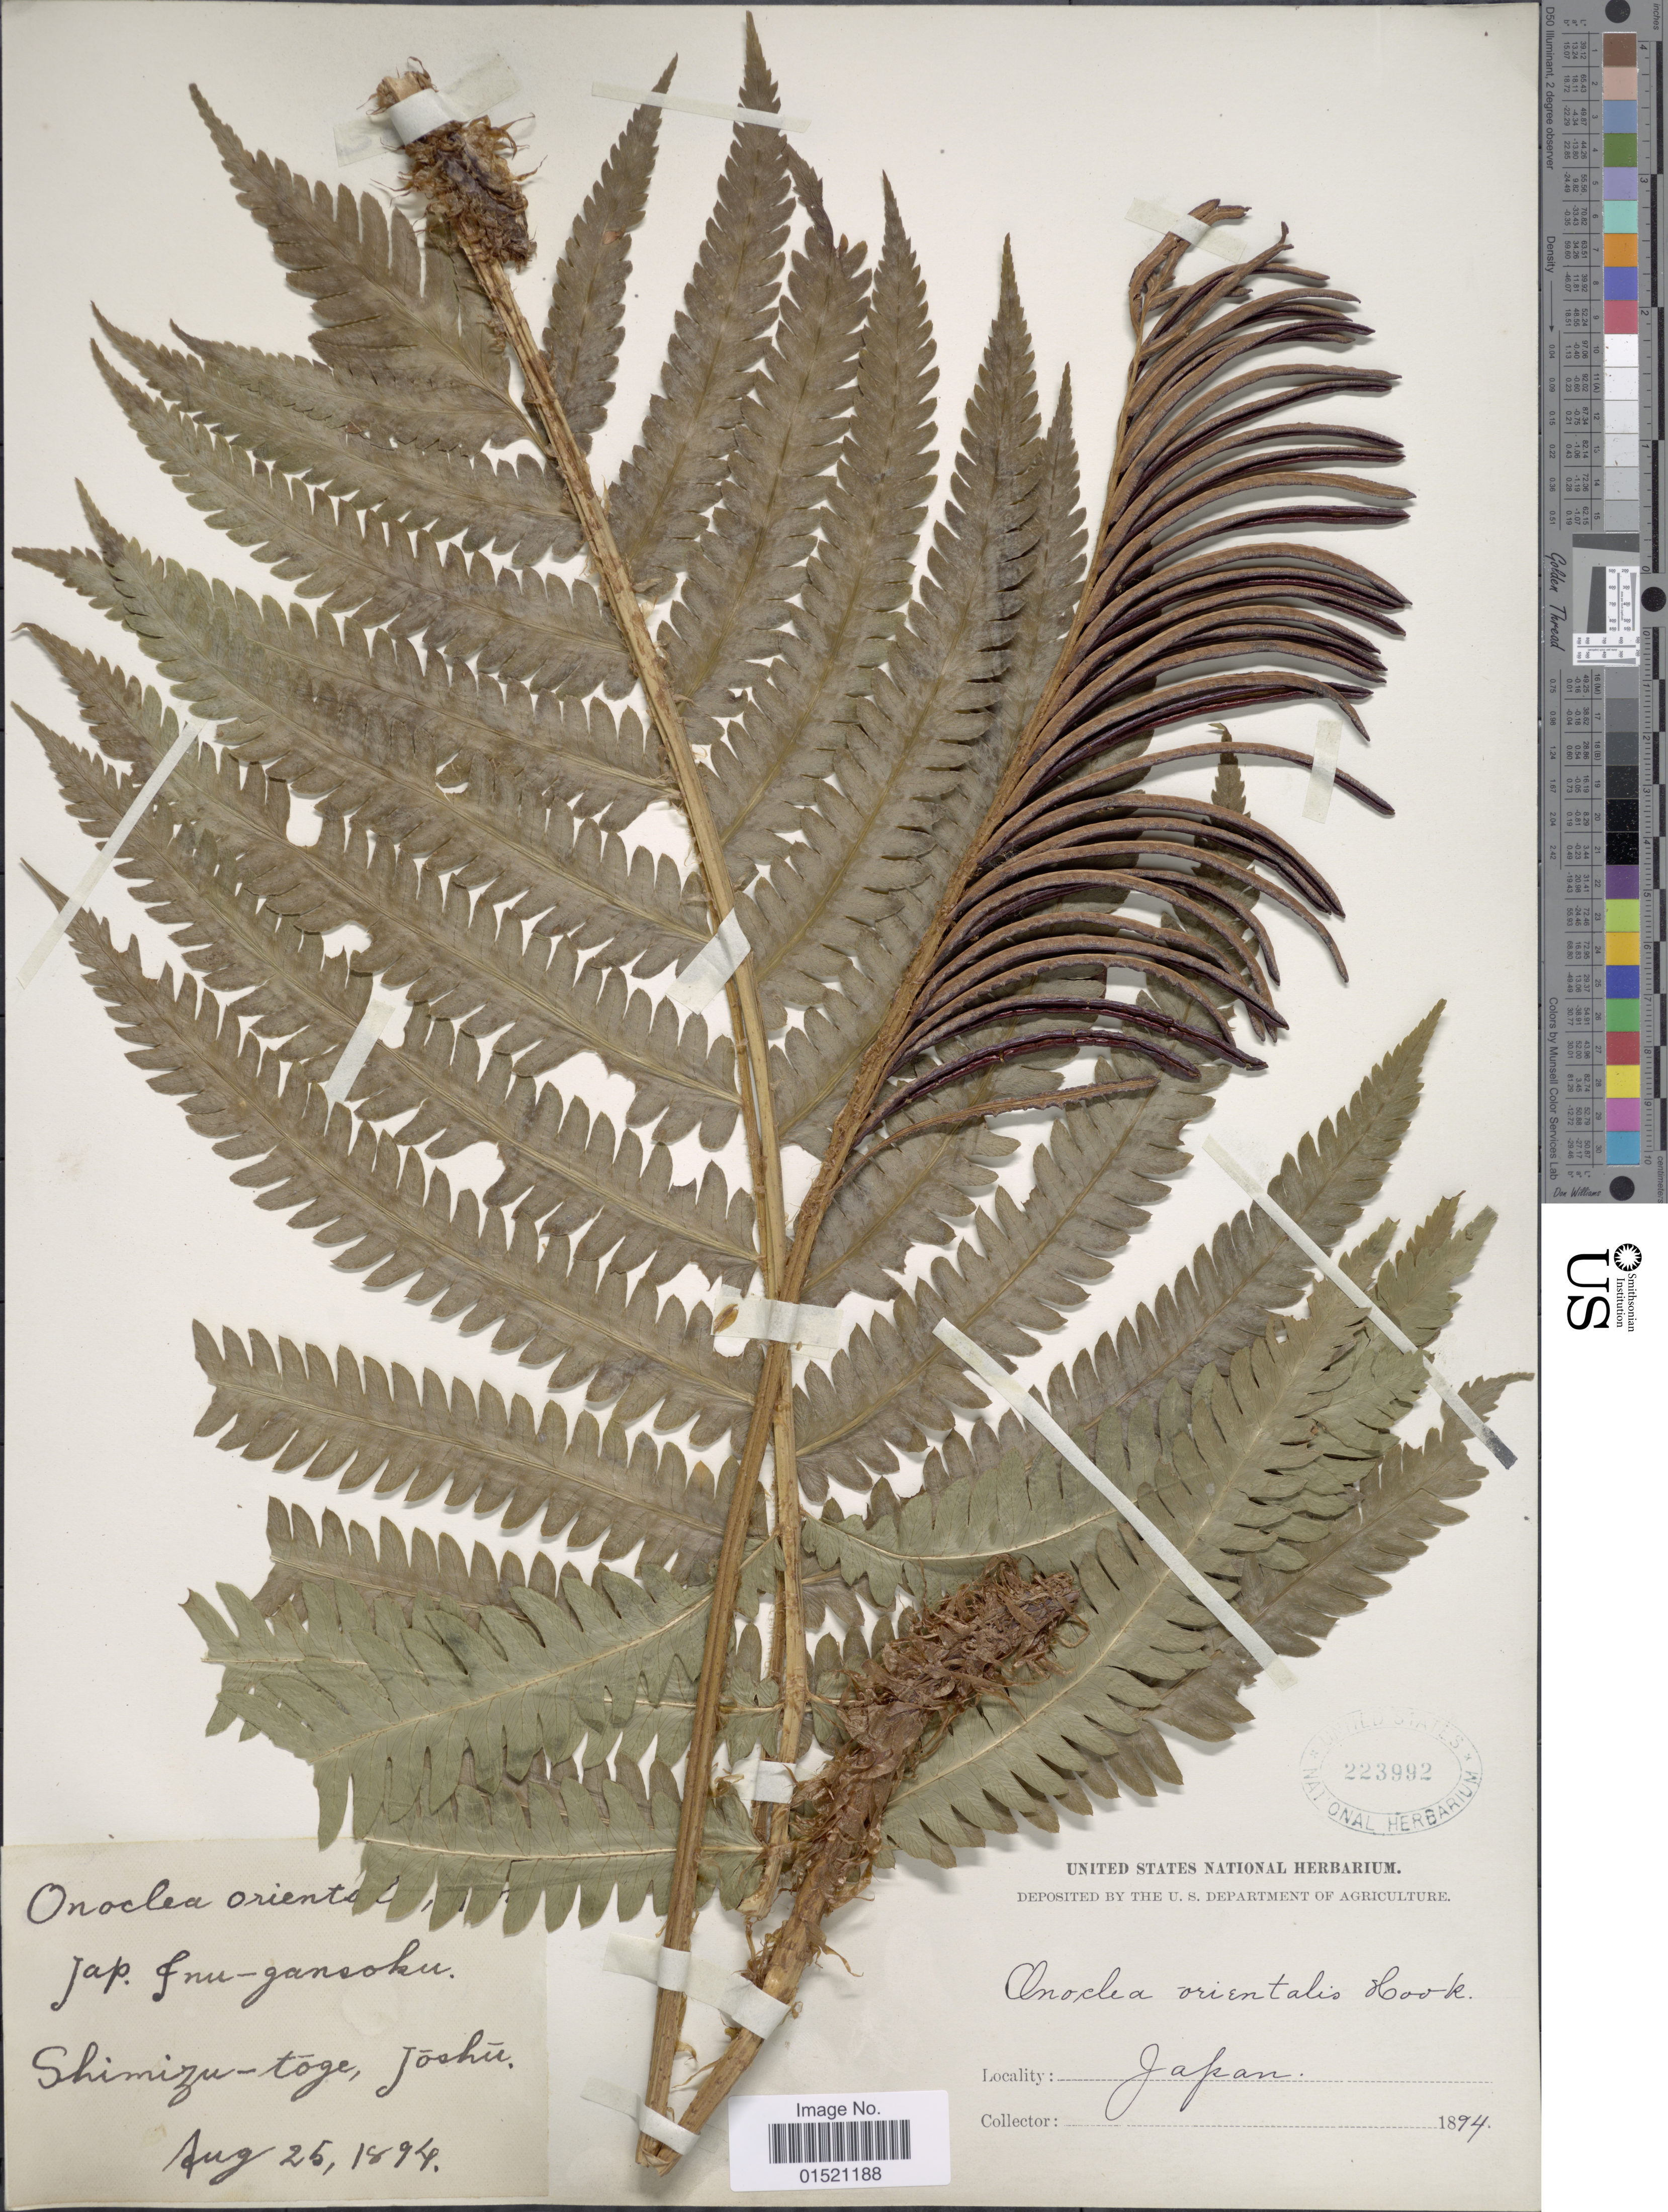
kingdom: Plantae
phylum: Tracheophyta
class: Polypodiopsida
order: Polypodiales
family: Onocleaceae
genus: Pentarhizidium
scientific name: Pentarhizidium orientale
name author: (Hook.) Hayata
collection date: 1894-08-25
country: Japan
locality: Shimizu Tōge, Joshu.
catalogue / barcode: US 223992